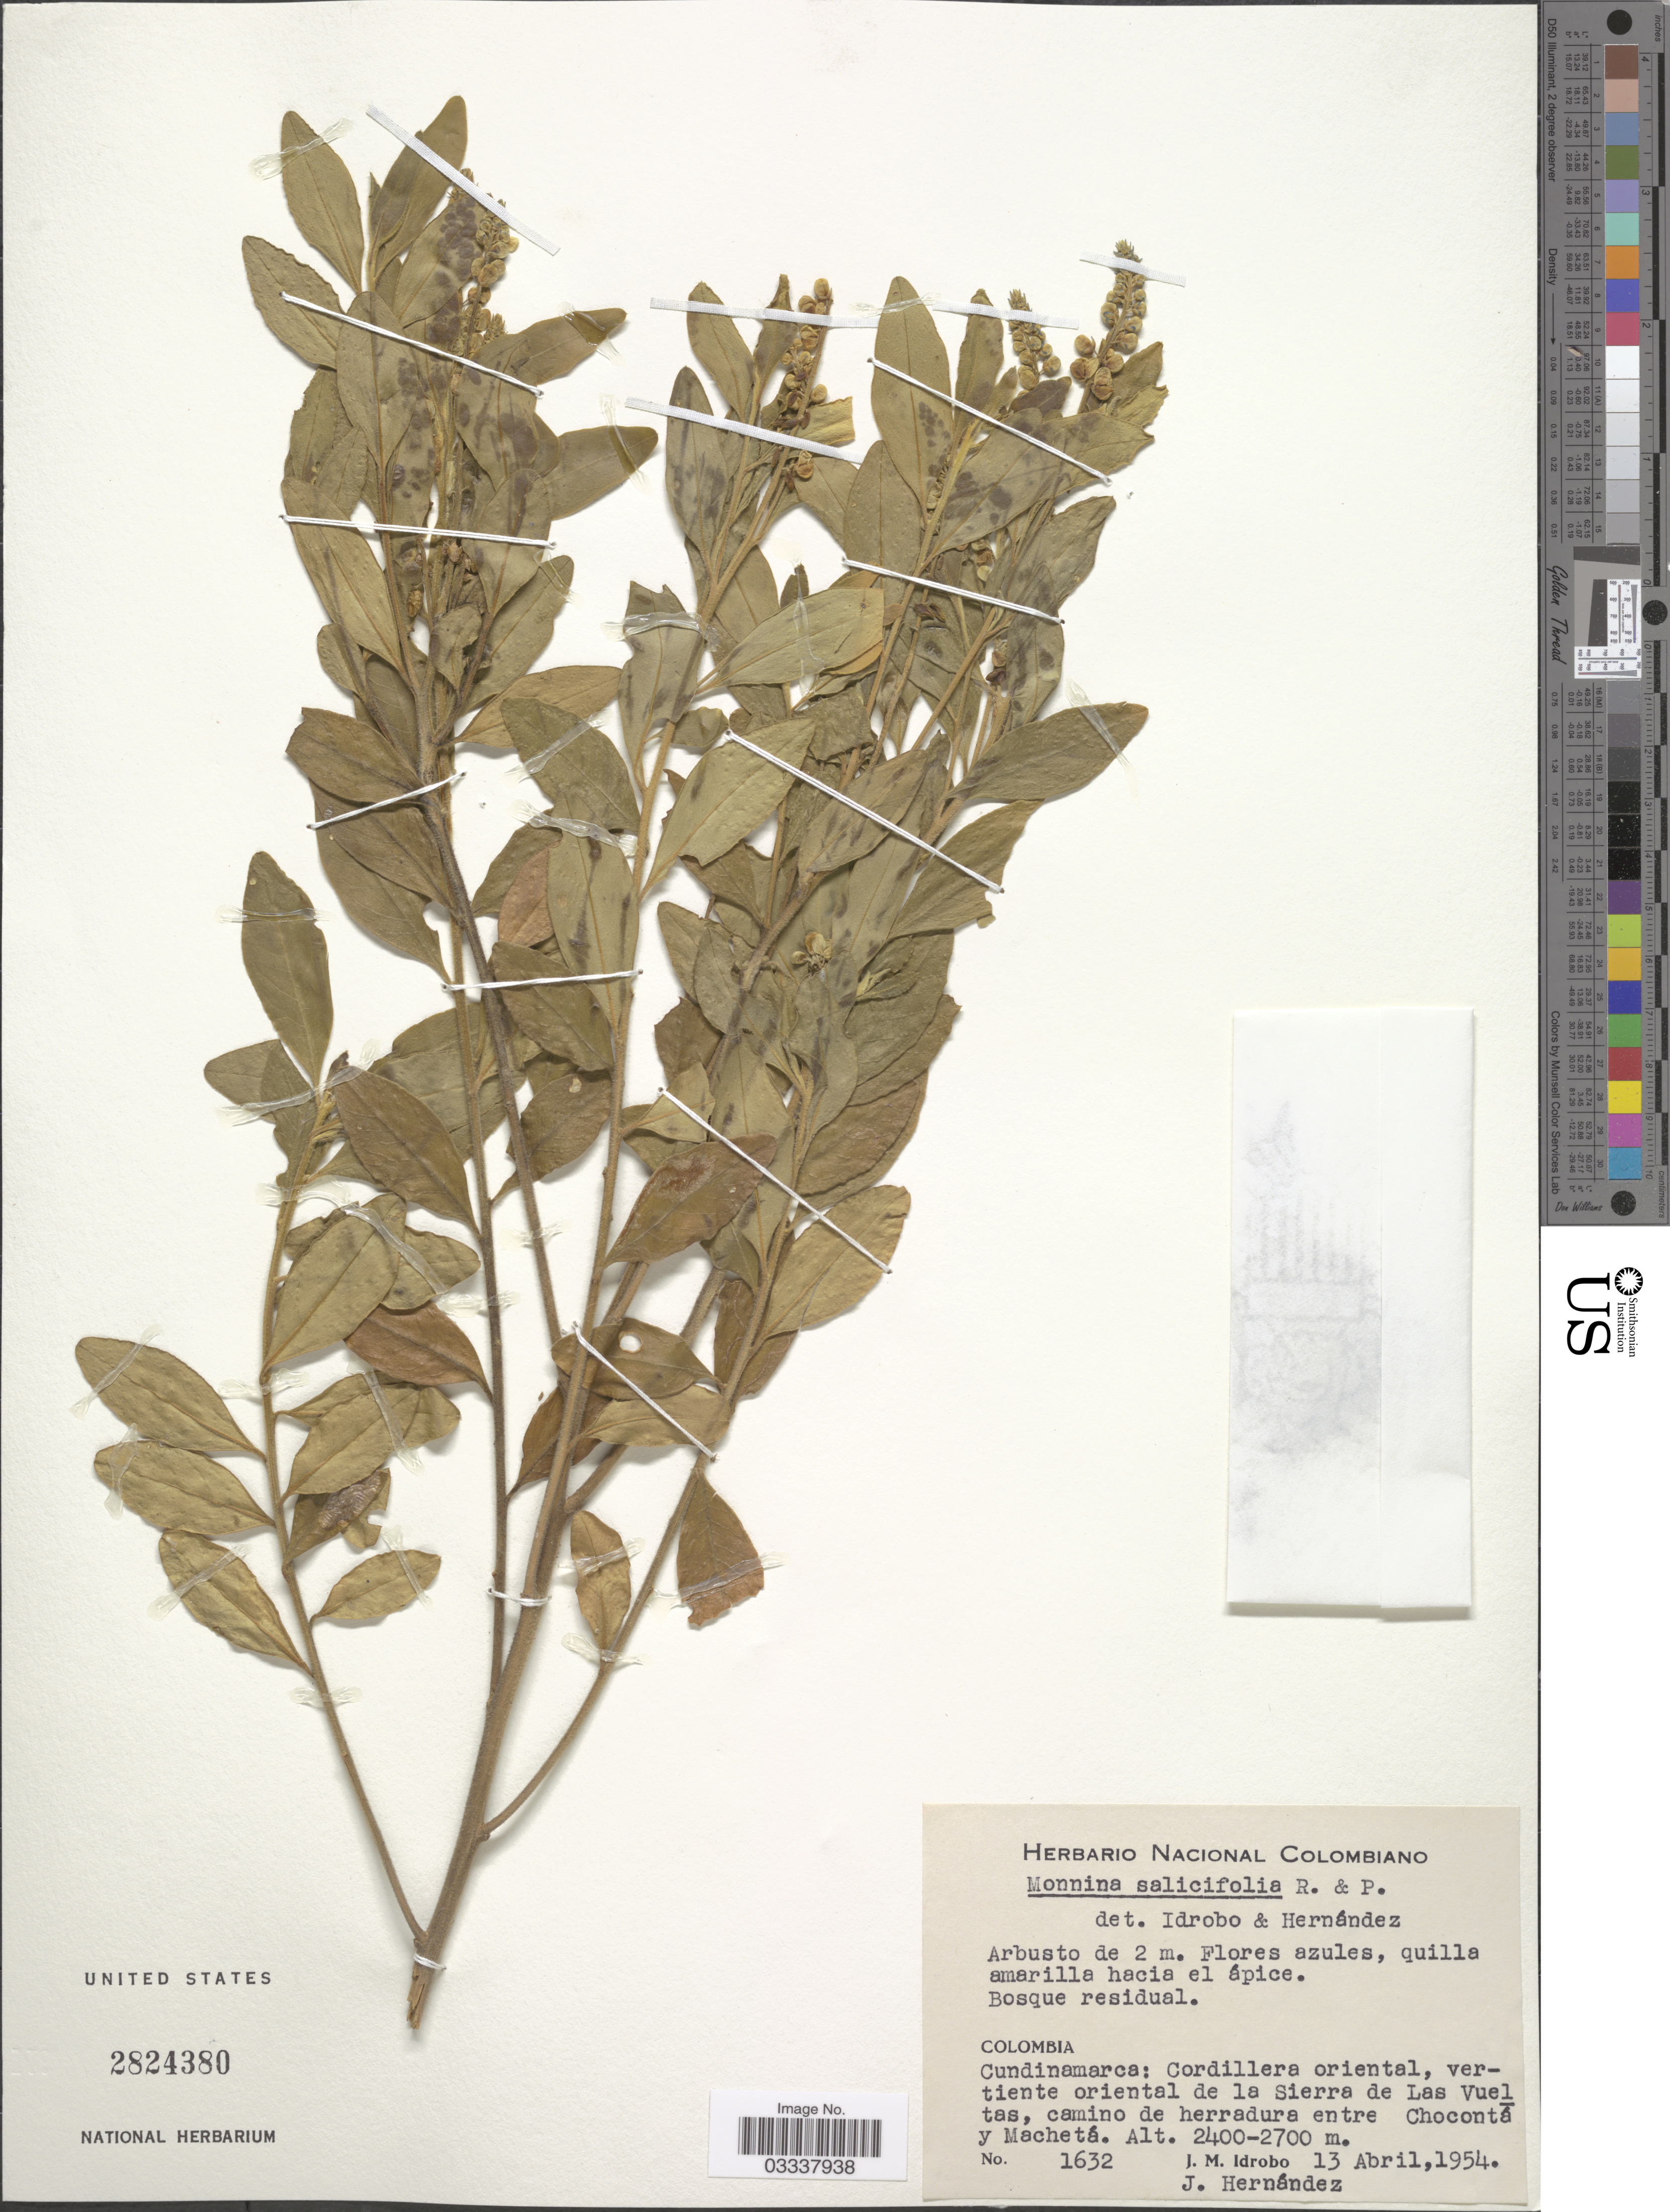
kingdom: Plantae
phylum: Tracheophyta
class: Magnoliopsida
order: Fabales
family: Polygalaceae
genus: Monnina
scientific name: Monnina salicifolia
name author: Ruiz & Pav.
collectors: J. M. Idrobo & J. Hernandez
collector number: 1632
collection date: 1954-04-13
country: Colombia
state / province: Cundinamarca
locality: Cordillera oriental, vertiente oriental de la Sierra de Las Vueltas, camino de herradura entre Chocontá y Machetá.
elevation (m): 2400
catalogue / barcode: US 2824380